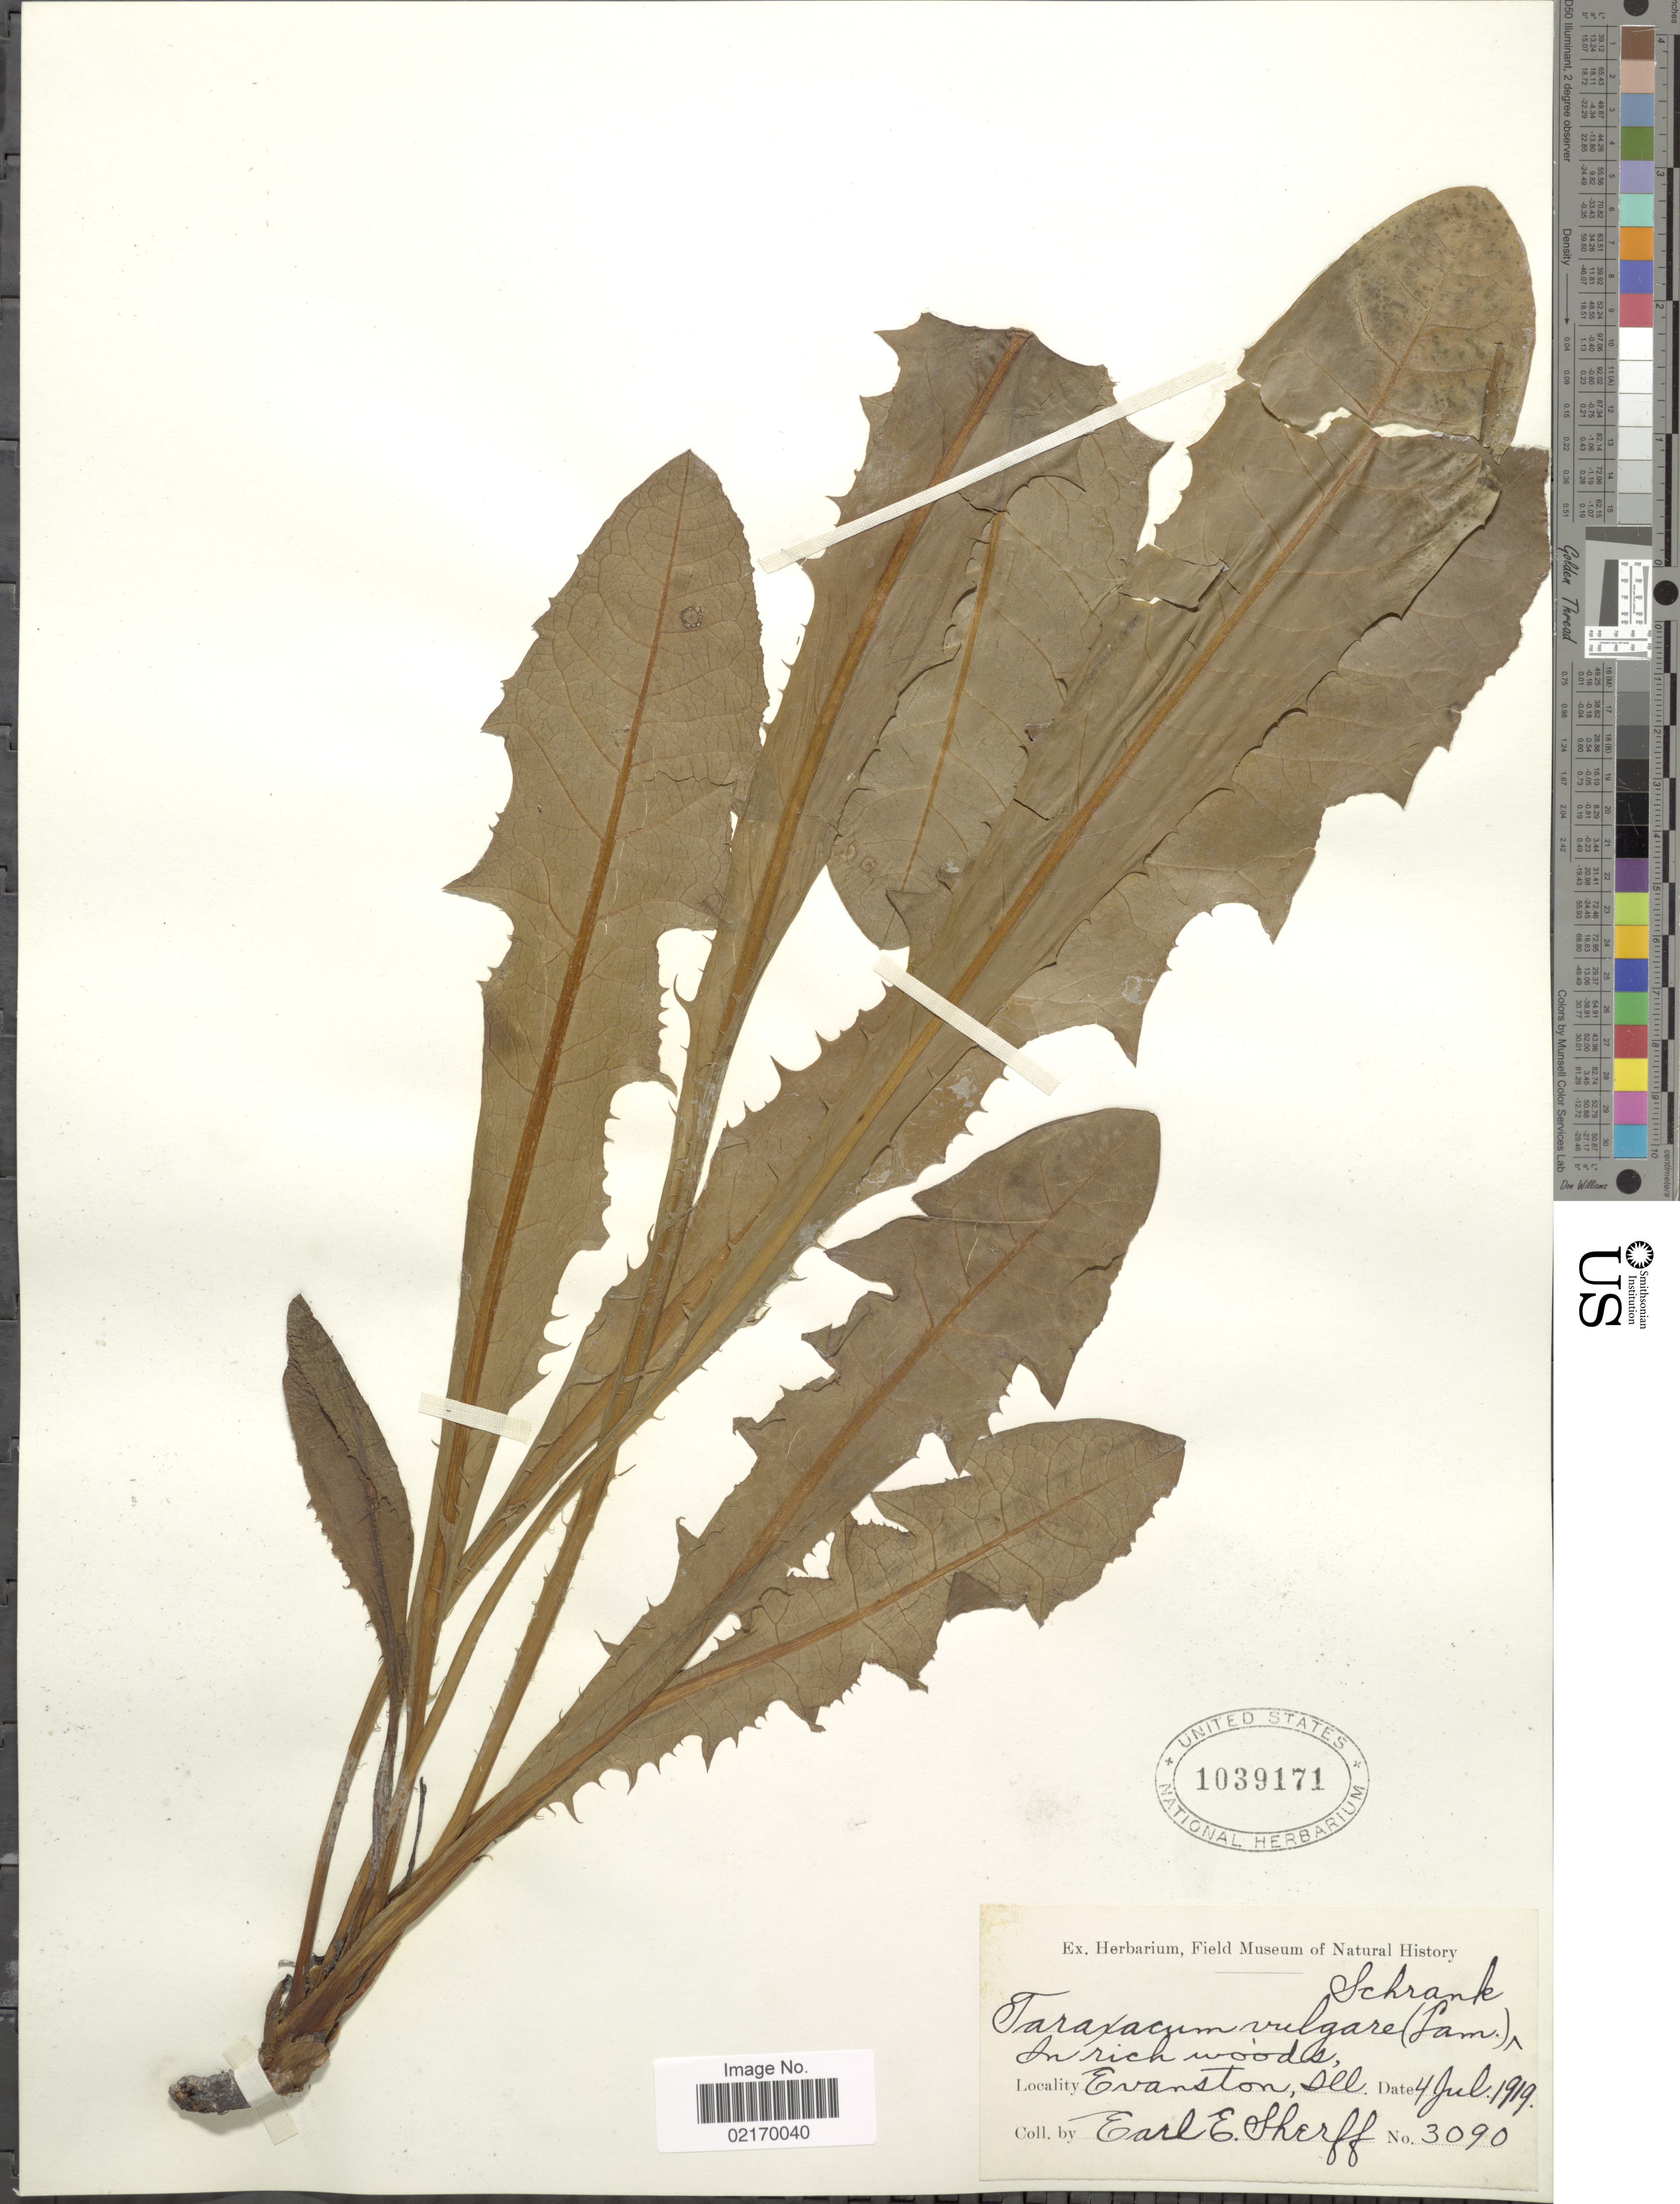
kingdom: Plantae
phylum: Tracheophyta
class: Magnoliopsida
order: Asterales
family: Asteraceae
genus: Taraxacum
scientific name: Taraxacum officinale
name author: G.H. Weber ex F.H. Wigg.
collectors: E. E. Sherff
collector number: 3090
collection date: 1919-07-04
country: United States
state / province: Illinois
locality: In rich woods, Evanston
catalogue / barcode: US 1039171